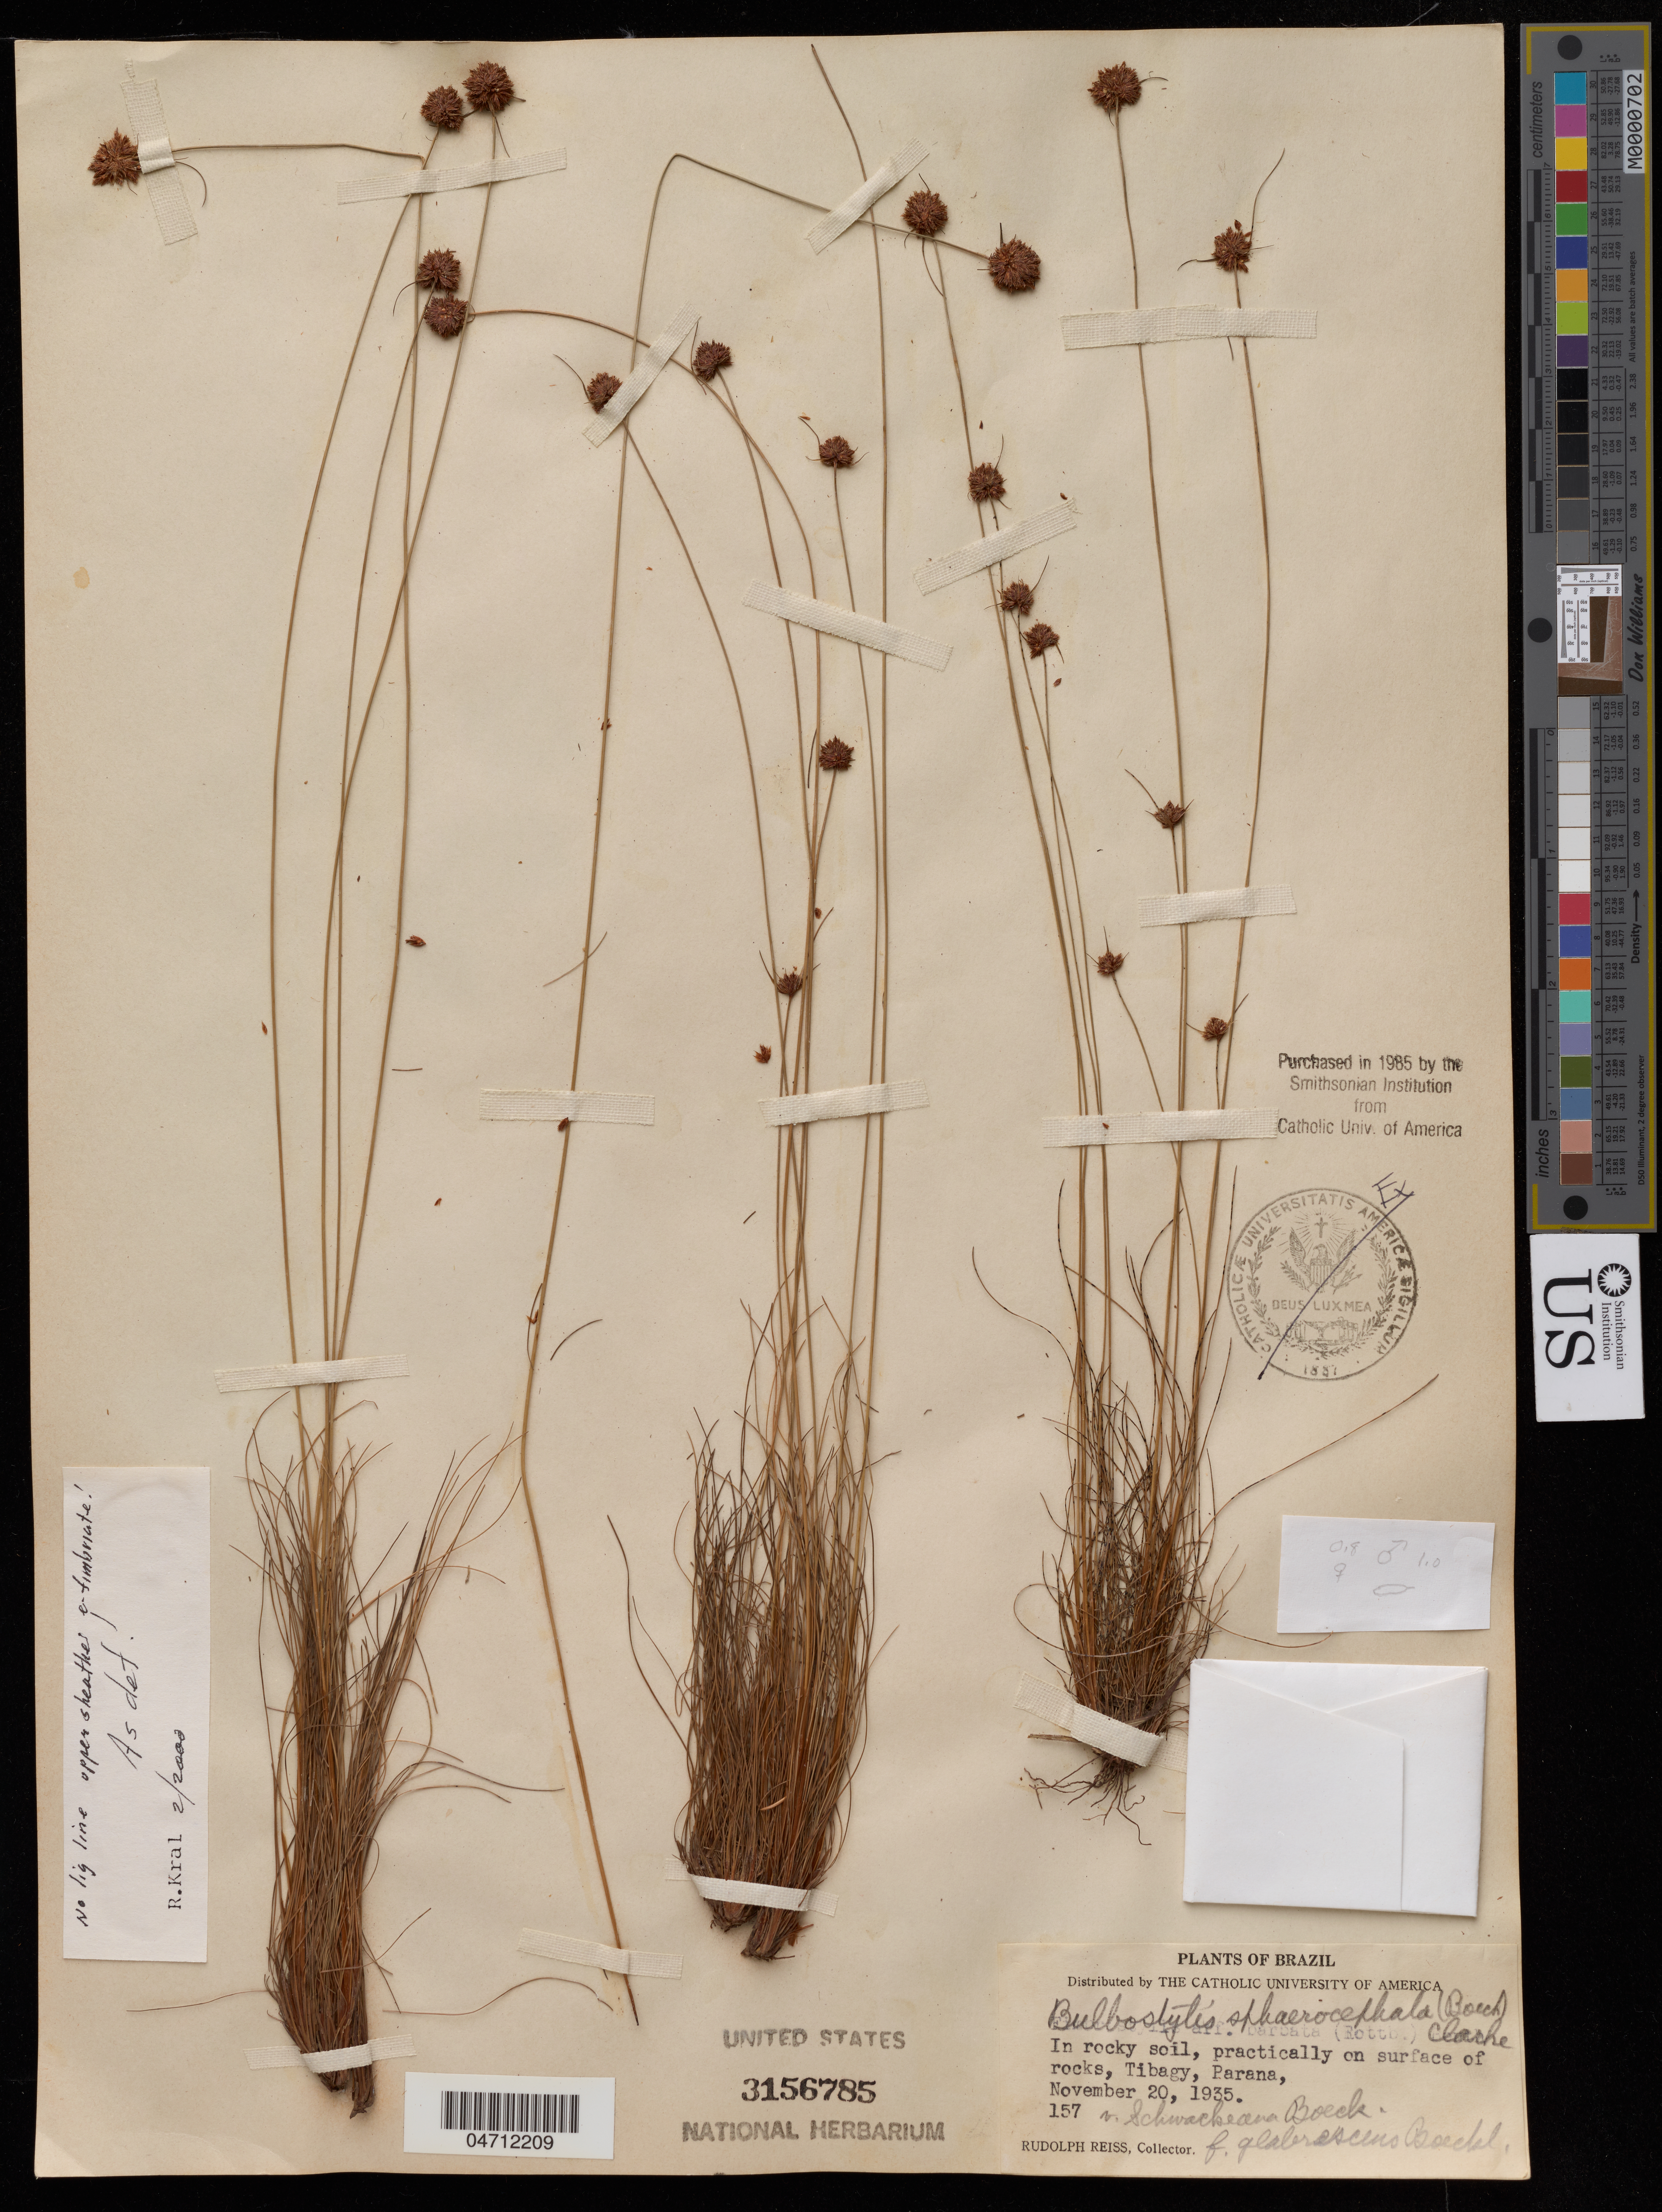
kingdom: Plantae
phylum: Tracheophyta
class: Liliopsida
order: Poales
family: Cyperaceae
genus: Bulbostylis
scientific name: Bulbostylis sphaerocephala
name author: (Boeckeler) Lindm.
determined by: Kral, Robert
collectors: R. Reiss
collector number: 157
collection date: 1935-11-20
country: Brazil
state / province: Paraná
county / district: Tibagi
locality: Tibagy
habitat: In rocky soil, practically on surface of rocks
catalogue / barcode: US 3156785